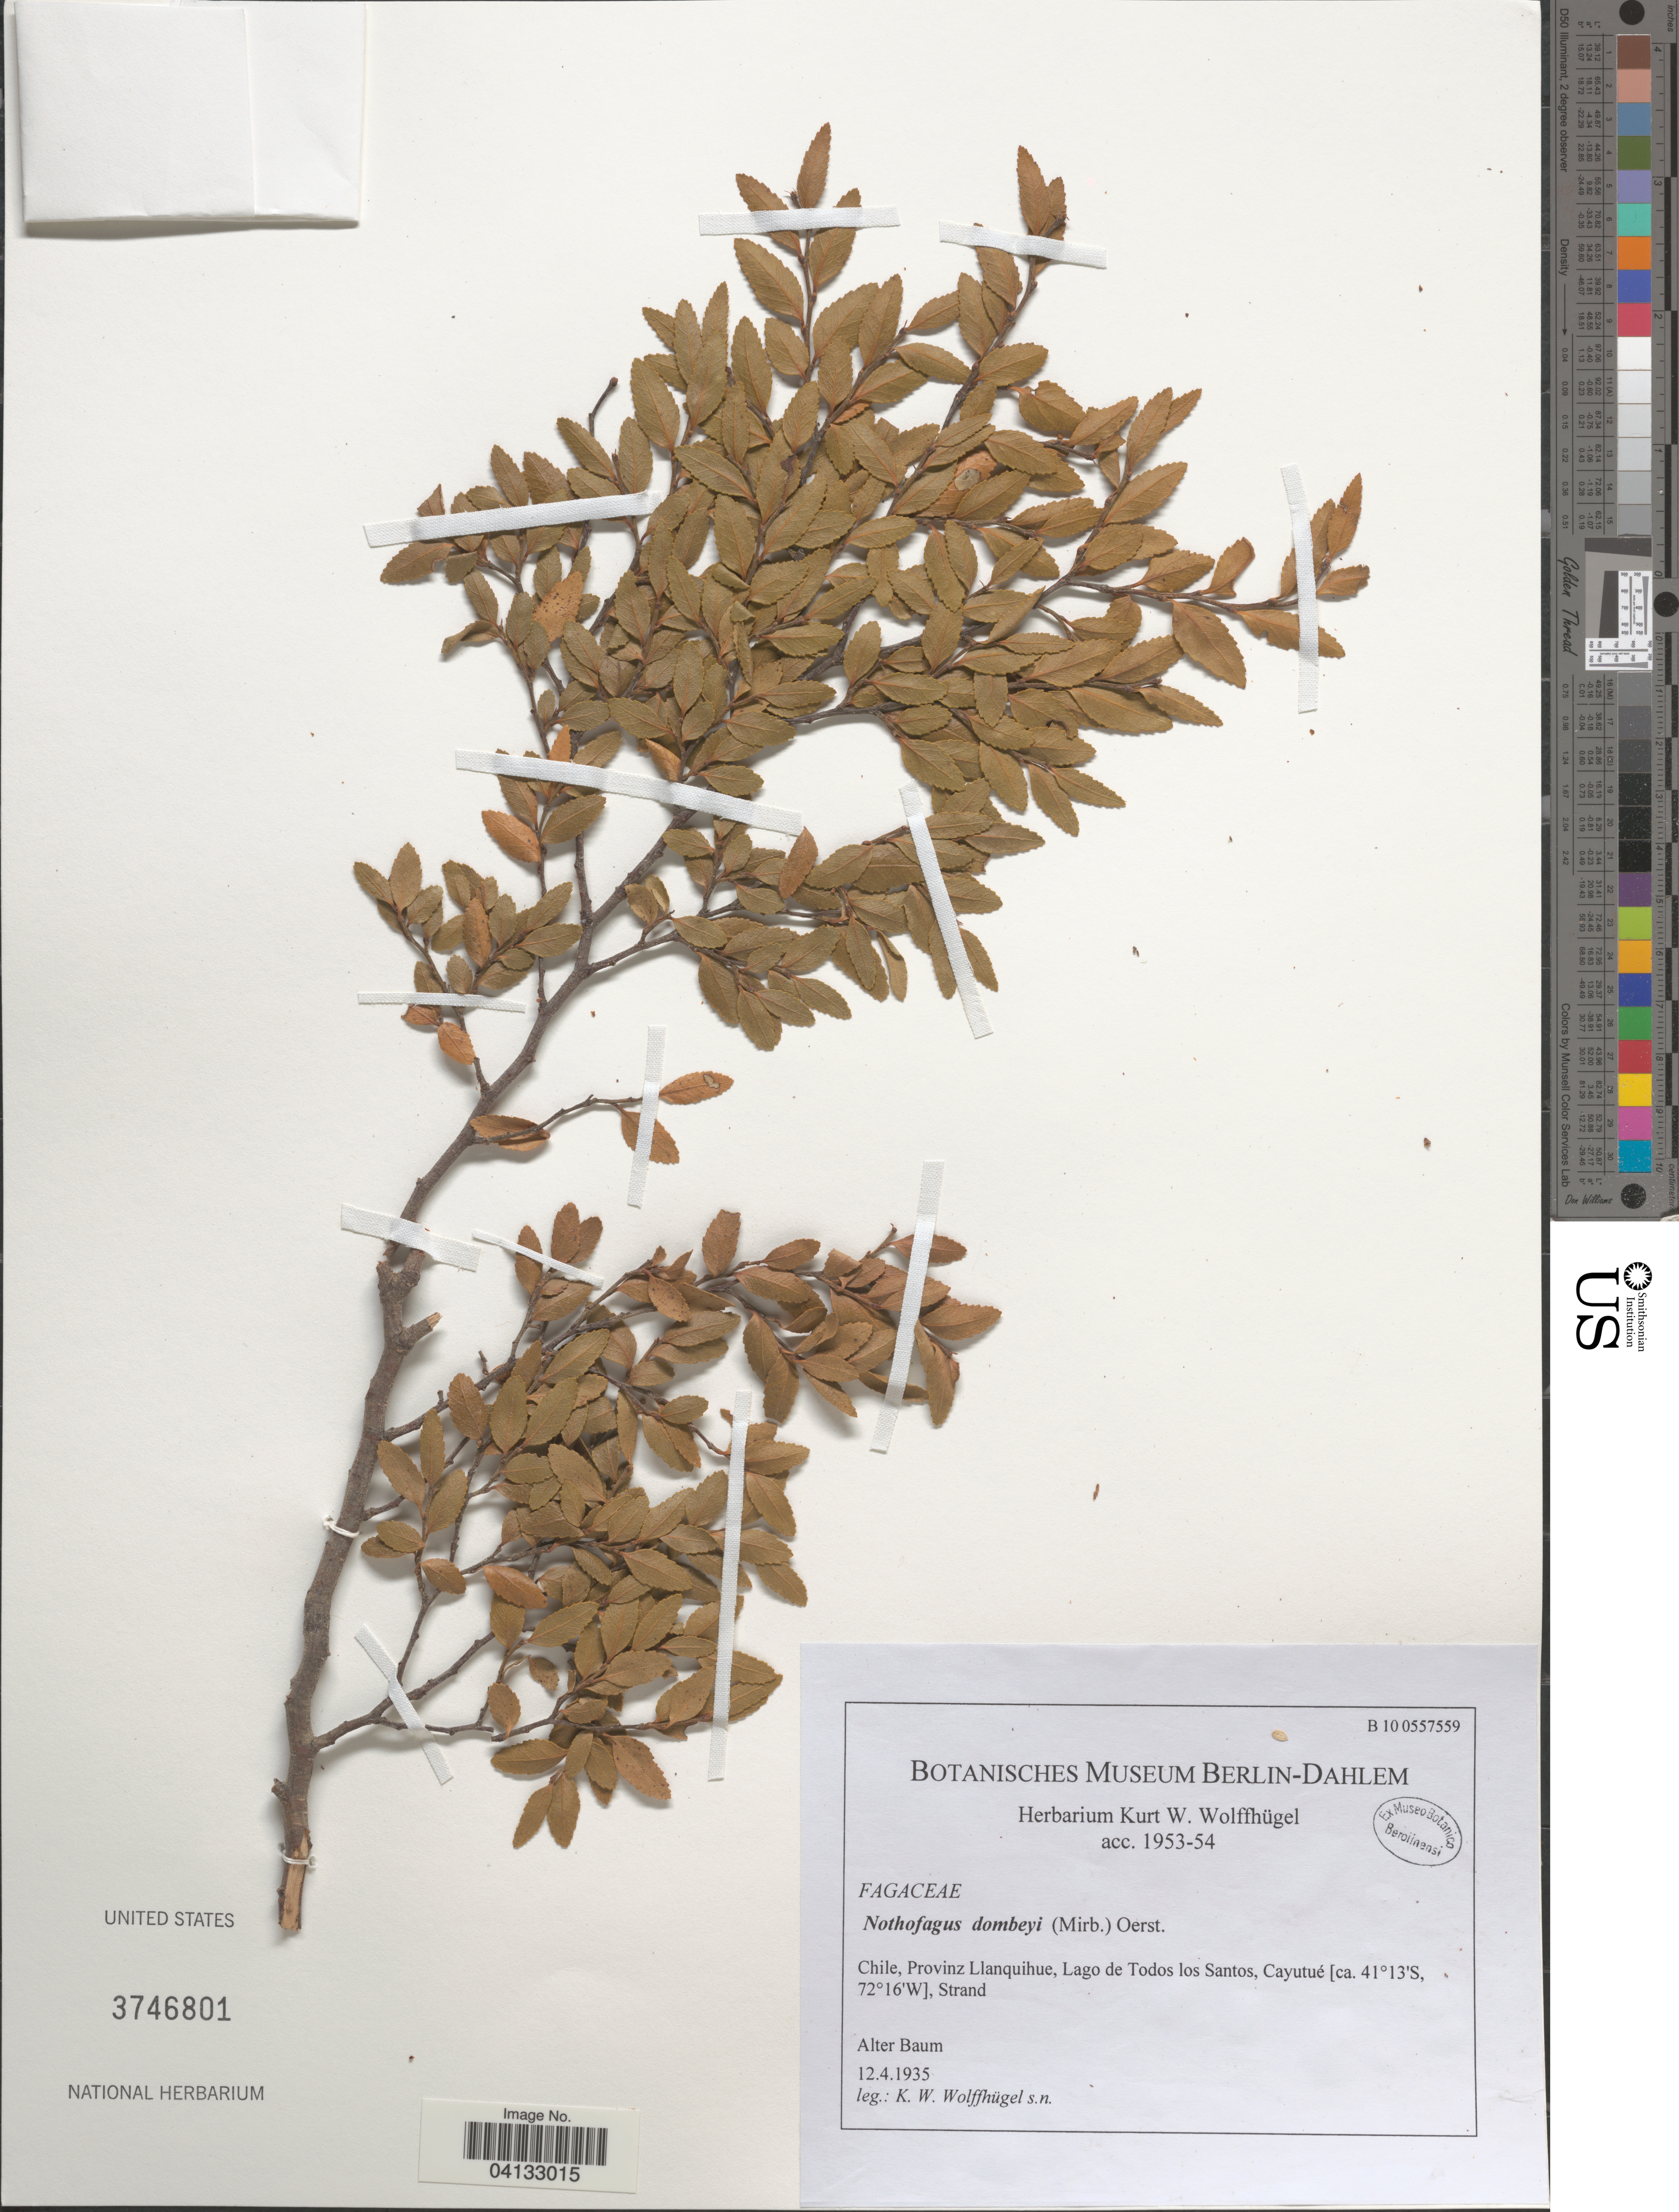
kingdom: Plantae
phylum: Tracheophyta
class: Magnoliopsida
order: Fagales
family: Nothofagaceae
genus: Nothofagus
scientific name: Nothofagus dombeyi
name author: (Mirb.) Oerst.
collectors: K. Wolffhugel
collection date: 1935-04-12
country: Chile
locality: Provinz Llanquihue, Lago de Todos los Santos, Cayutué, Strand.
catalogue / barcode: US 3746801